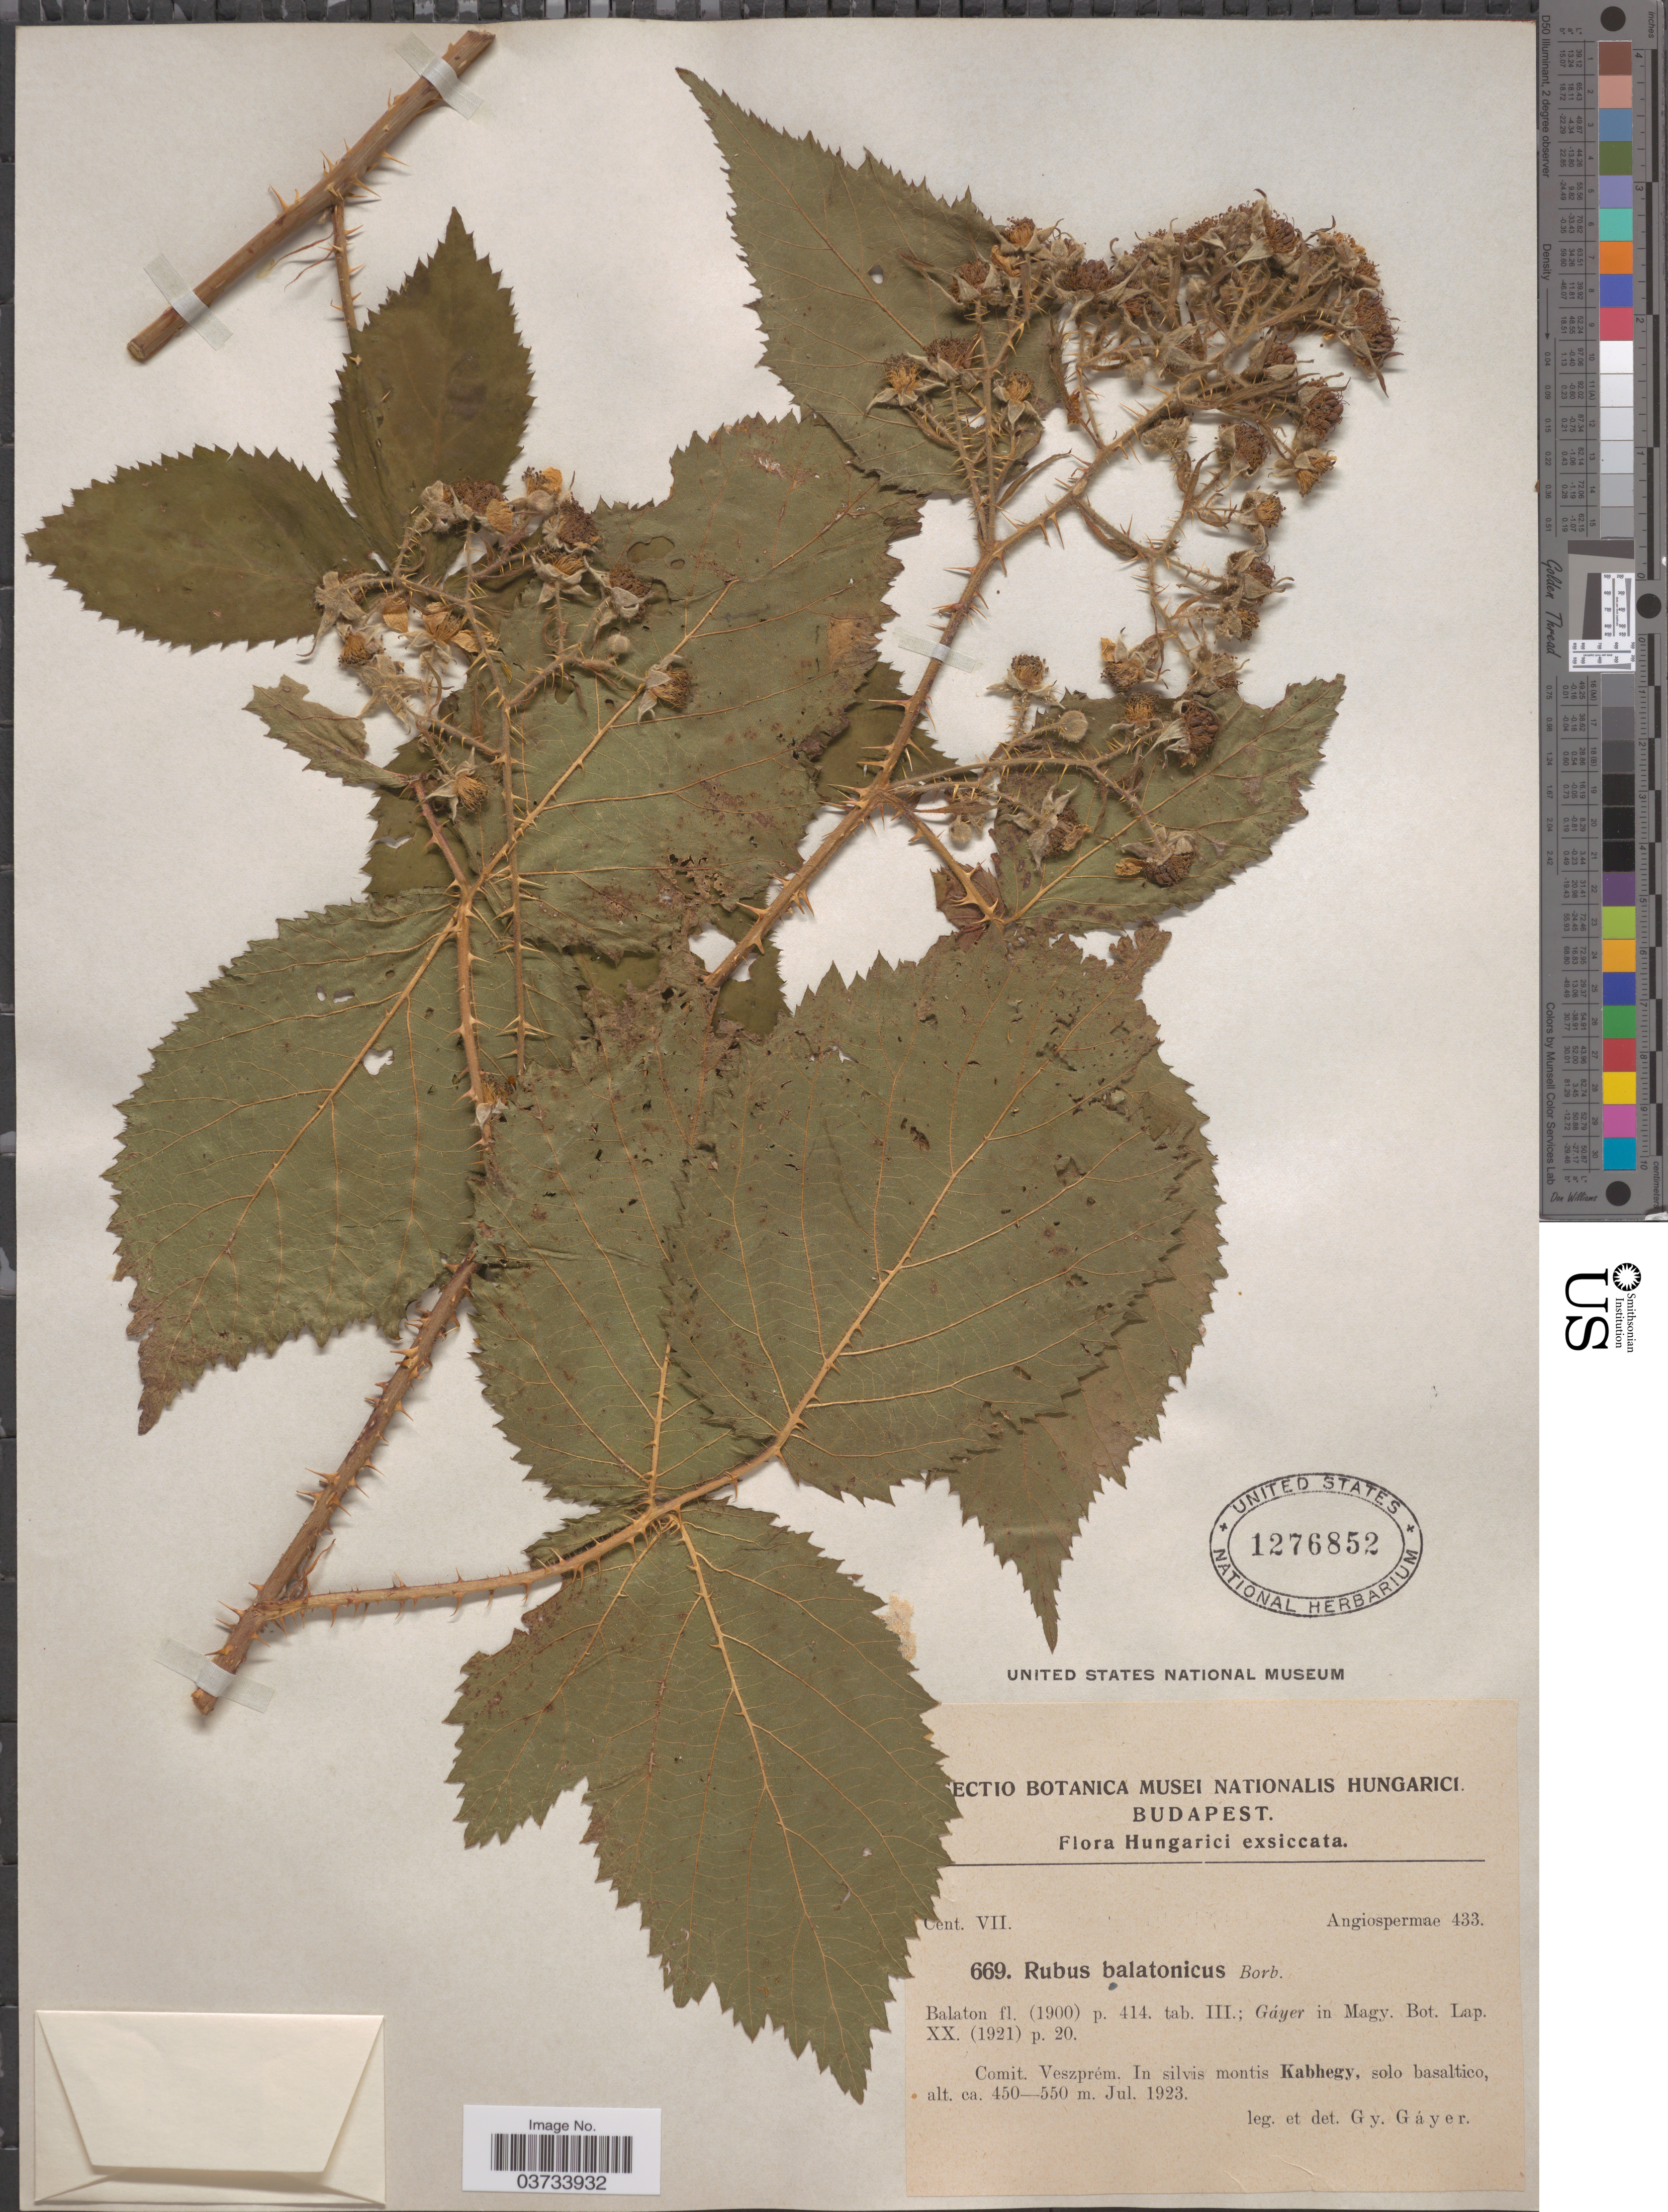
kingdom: Plantae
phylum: Tracheophyta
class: Magnoliopsida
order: Rosales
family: Rosaceae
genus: Rubus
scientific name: Rubus balatonicus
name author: Borbás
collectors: G. Gáyer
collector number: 669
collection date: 1923-07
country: Hungary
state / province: Veszprém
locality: Comit. In silvis montis Kabhegy.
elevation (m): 450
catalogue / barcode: US 1276852